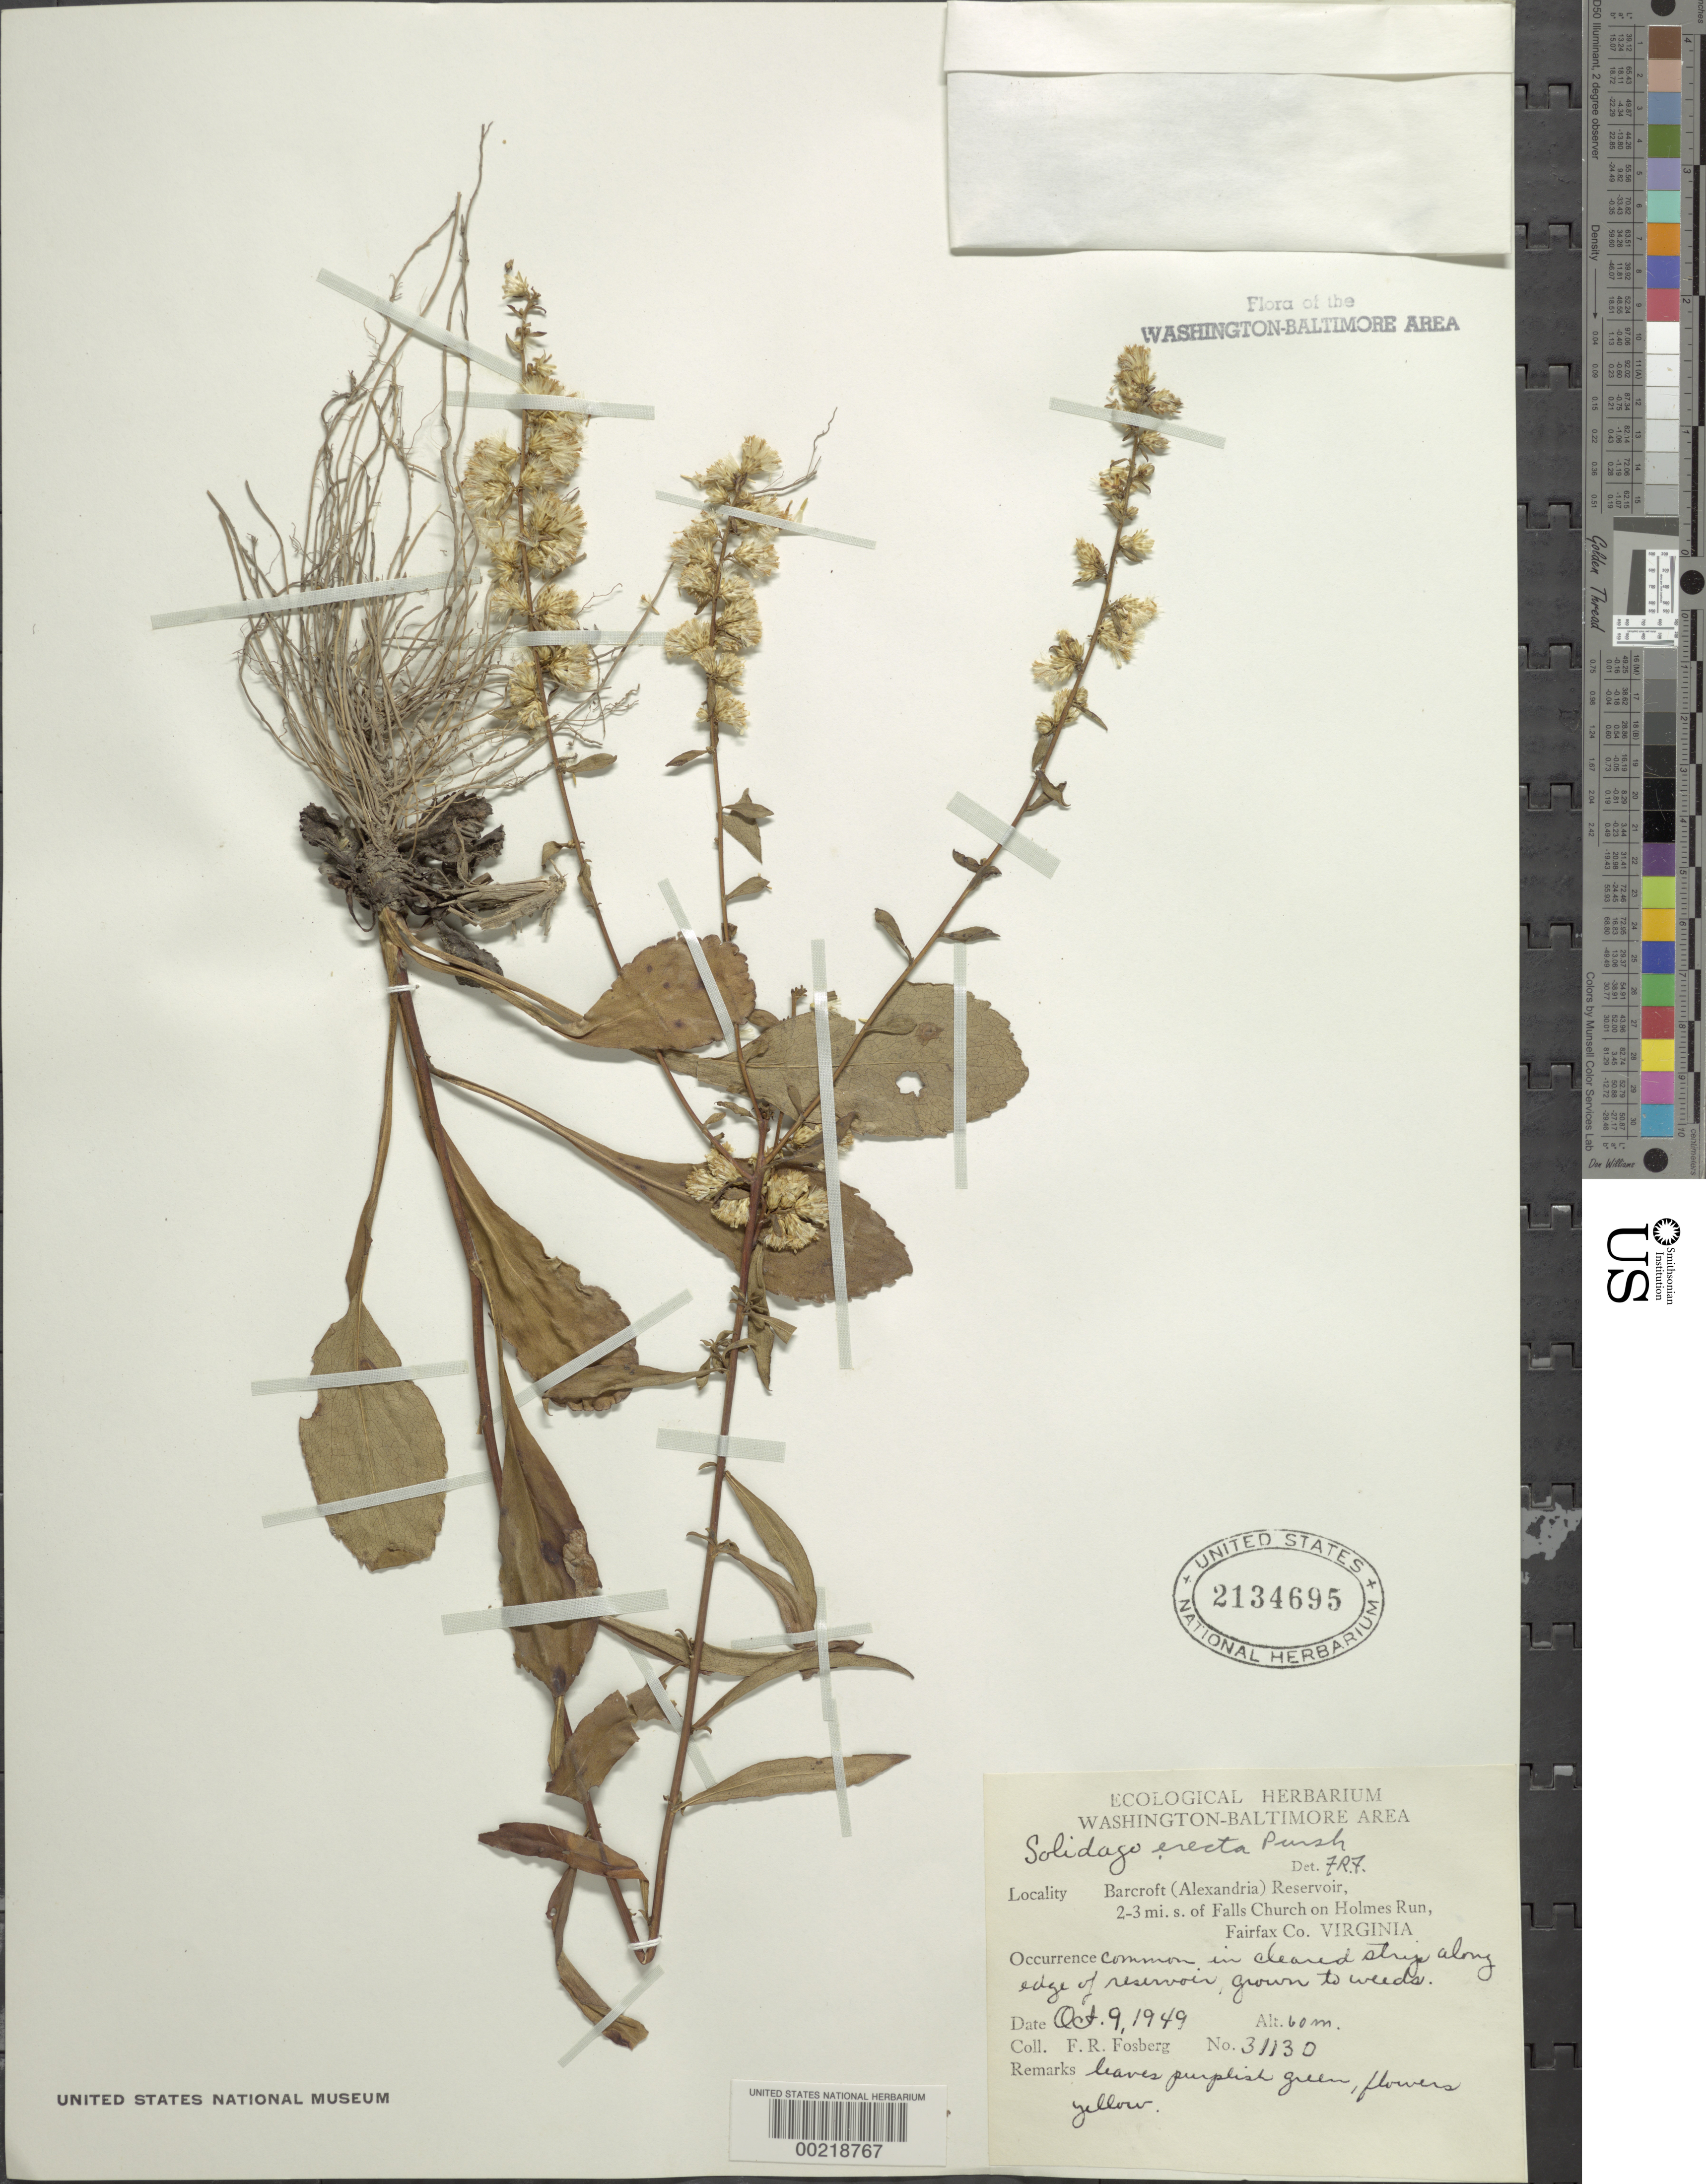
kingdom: Plantae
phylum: Tracheophyta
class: Magnoliopsida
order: Asterales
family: Asteraceae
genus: Solidago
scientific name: Solidago erecta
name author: Pursh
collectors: F. R. Fosberg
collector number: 31130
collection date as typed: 09 Oct 1949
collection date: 1949-10-09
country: United States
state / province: Virginia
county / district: Fairfax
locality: Barcroft Reservoir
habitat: Cleared strip on edge of reservoir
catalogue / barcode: US 2134695